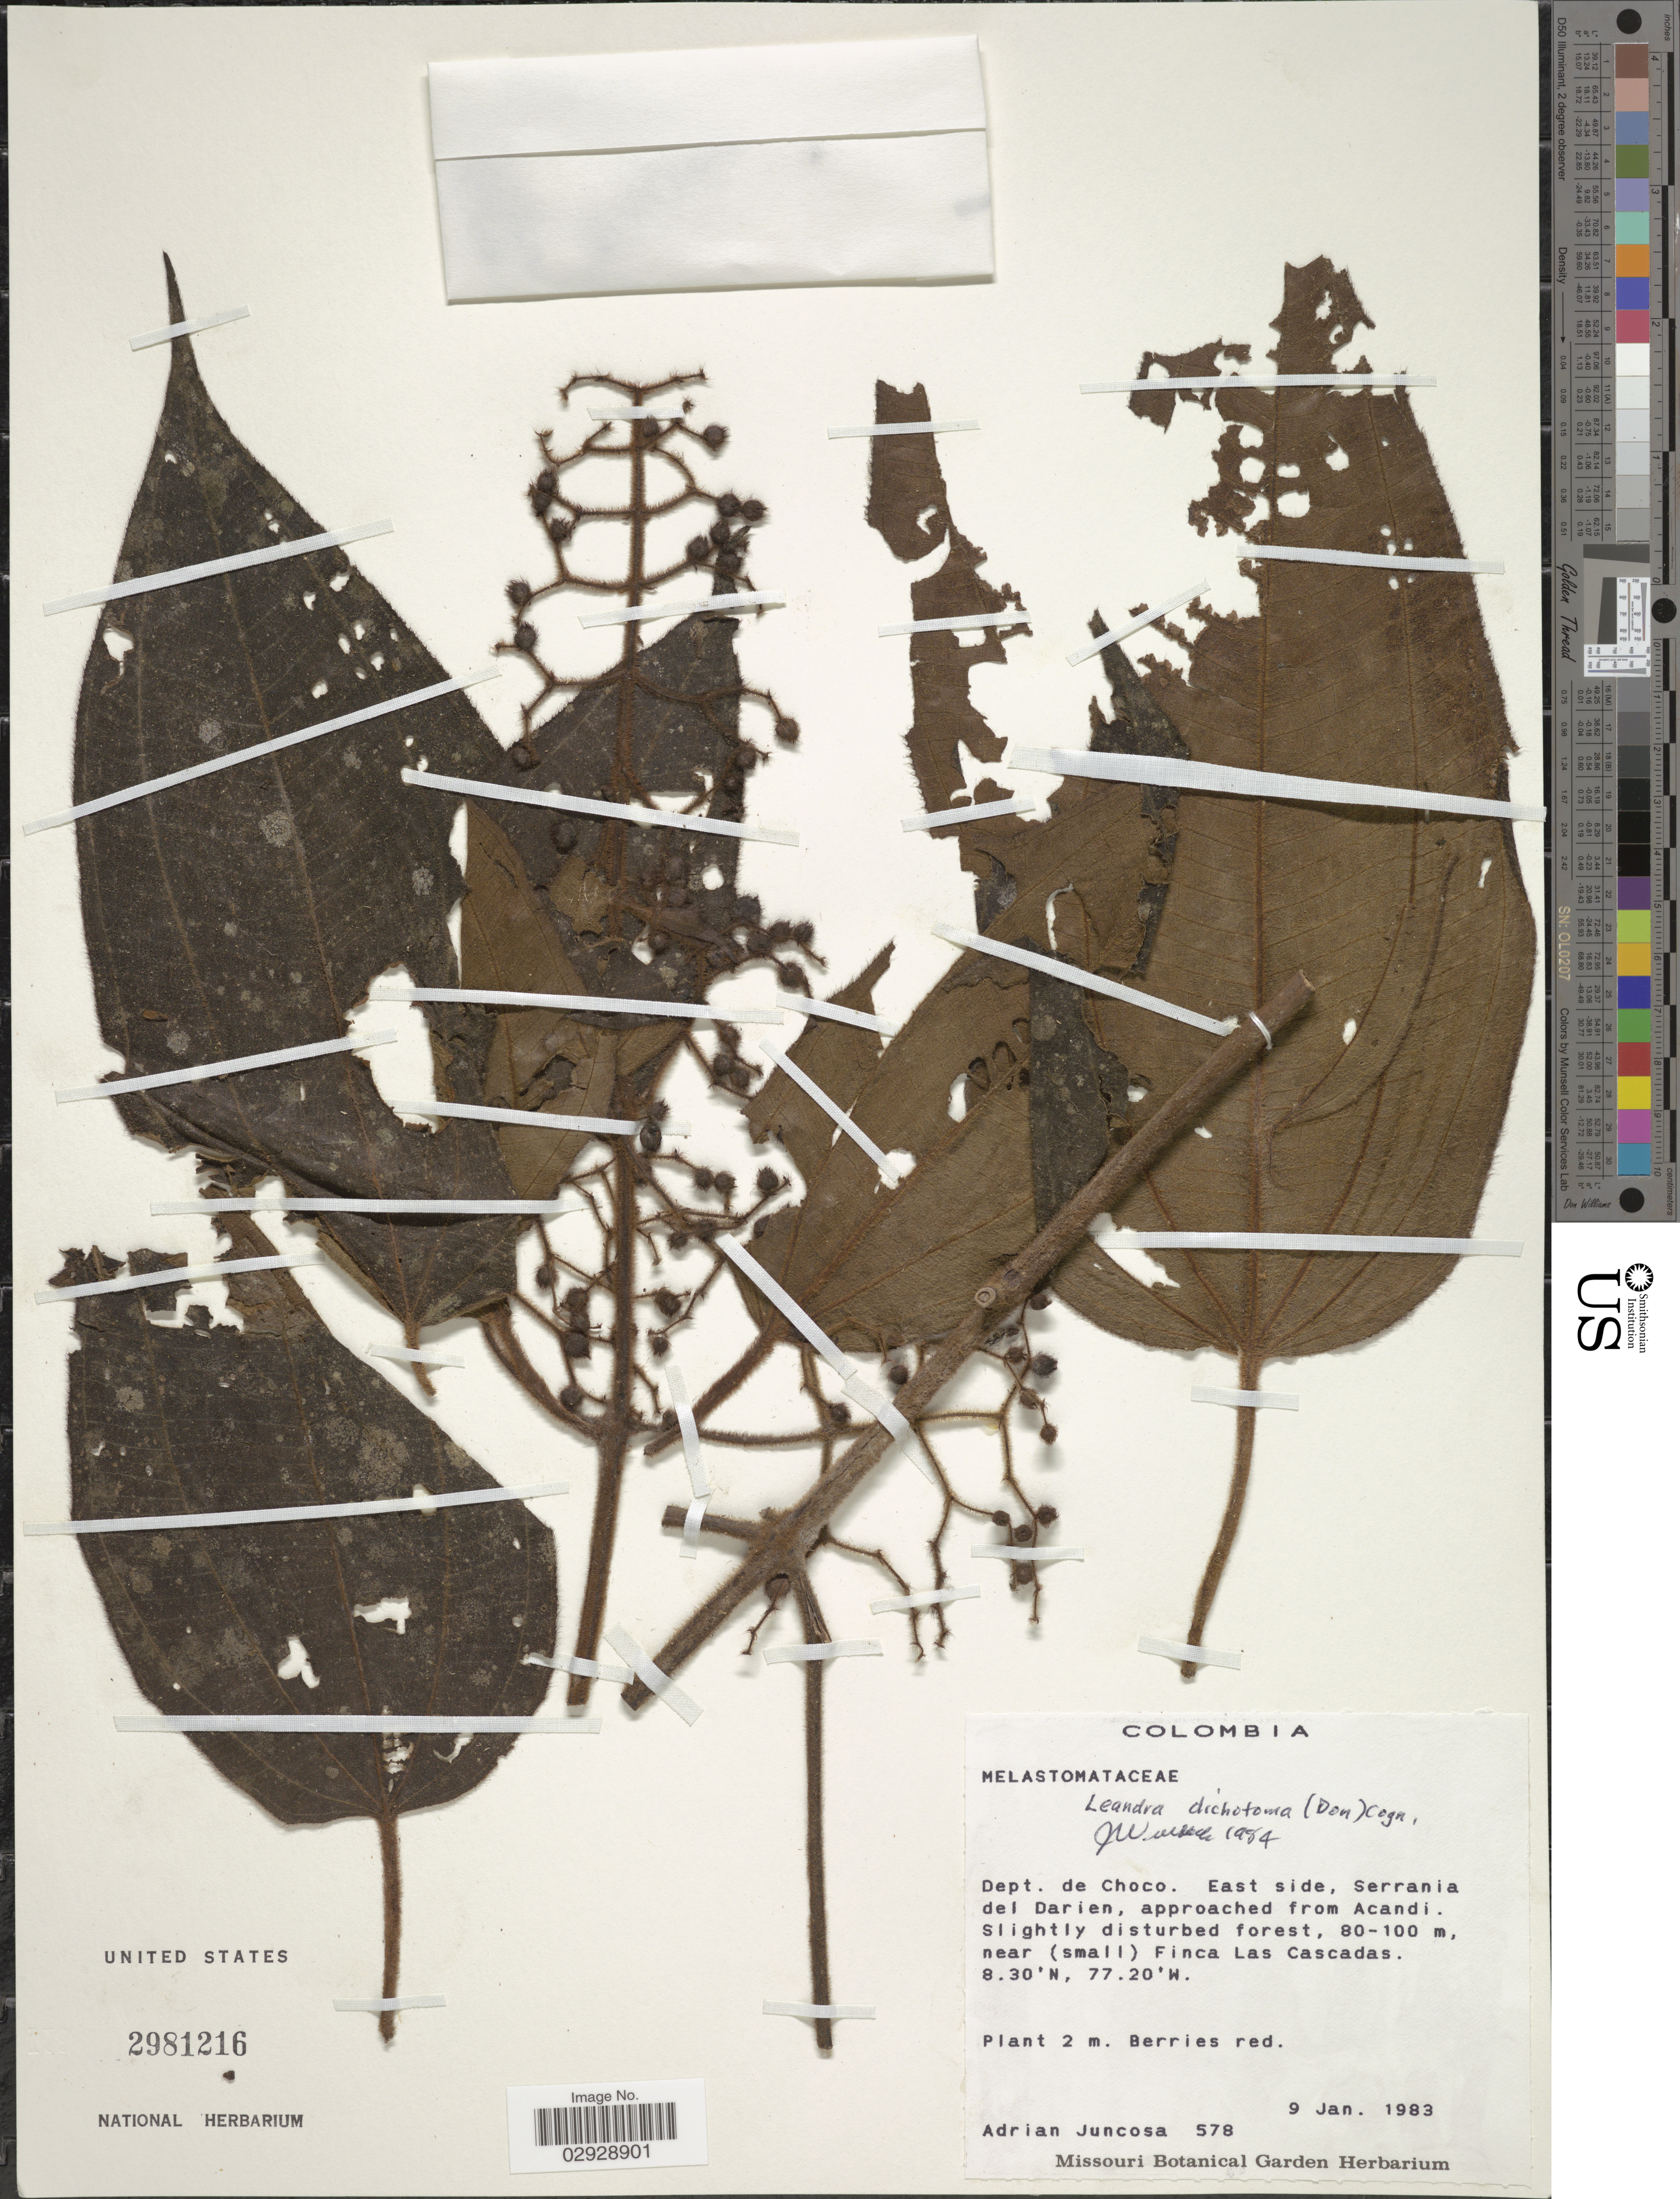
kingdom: Plantae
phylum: Tracheophyta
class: Magnoliopsida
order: Myrtales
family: Melastomataceae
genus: Leandra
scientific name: Leandra dichotoma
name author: (D. Don) Cogn.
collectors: A. Juncosa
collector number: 578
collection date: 1983-01-09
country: Colombia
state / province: Chocó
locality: Dept. de Choco. East side, Serrania del Darien, approached from Acandi. Near (small) Finca Las Cascadas.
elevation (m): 80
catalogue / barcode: US 2981216